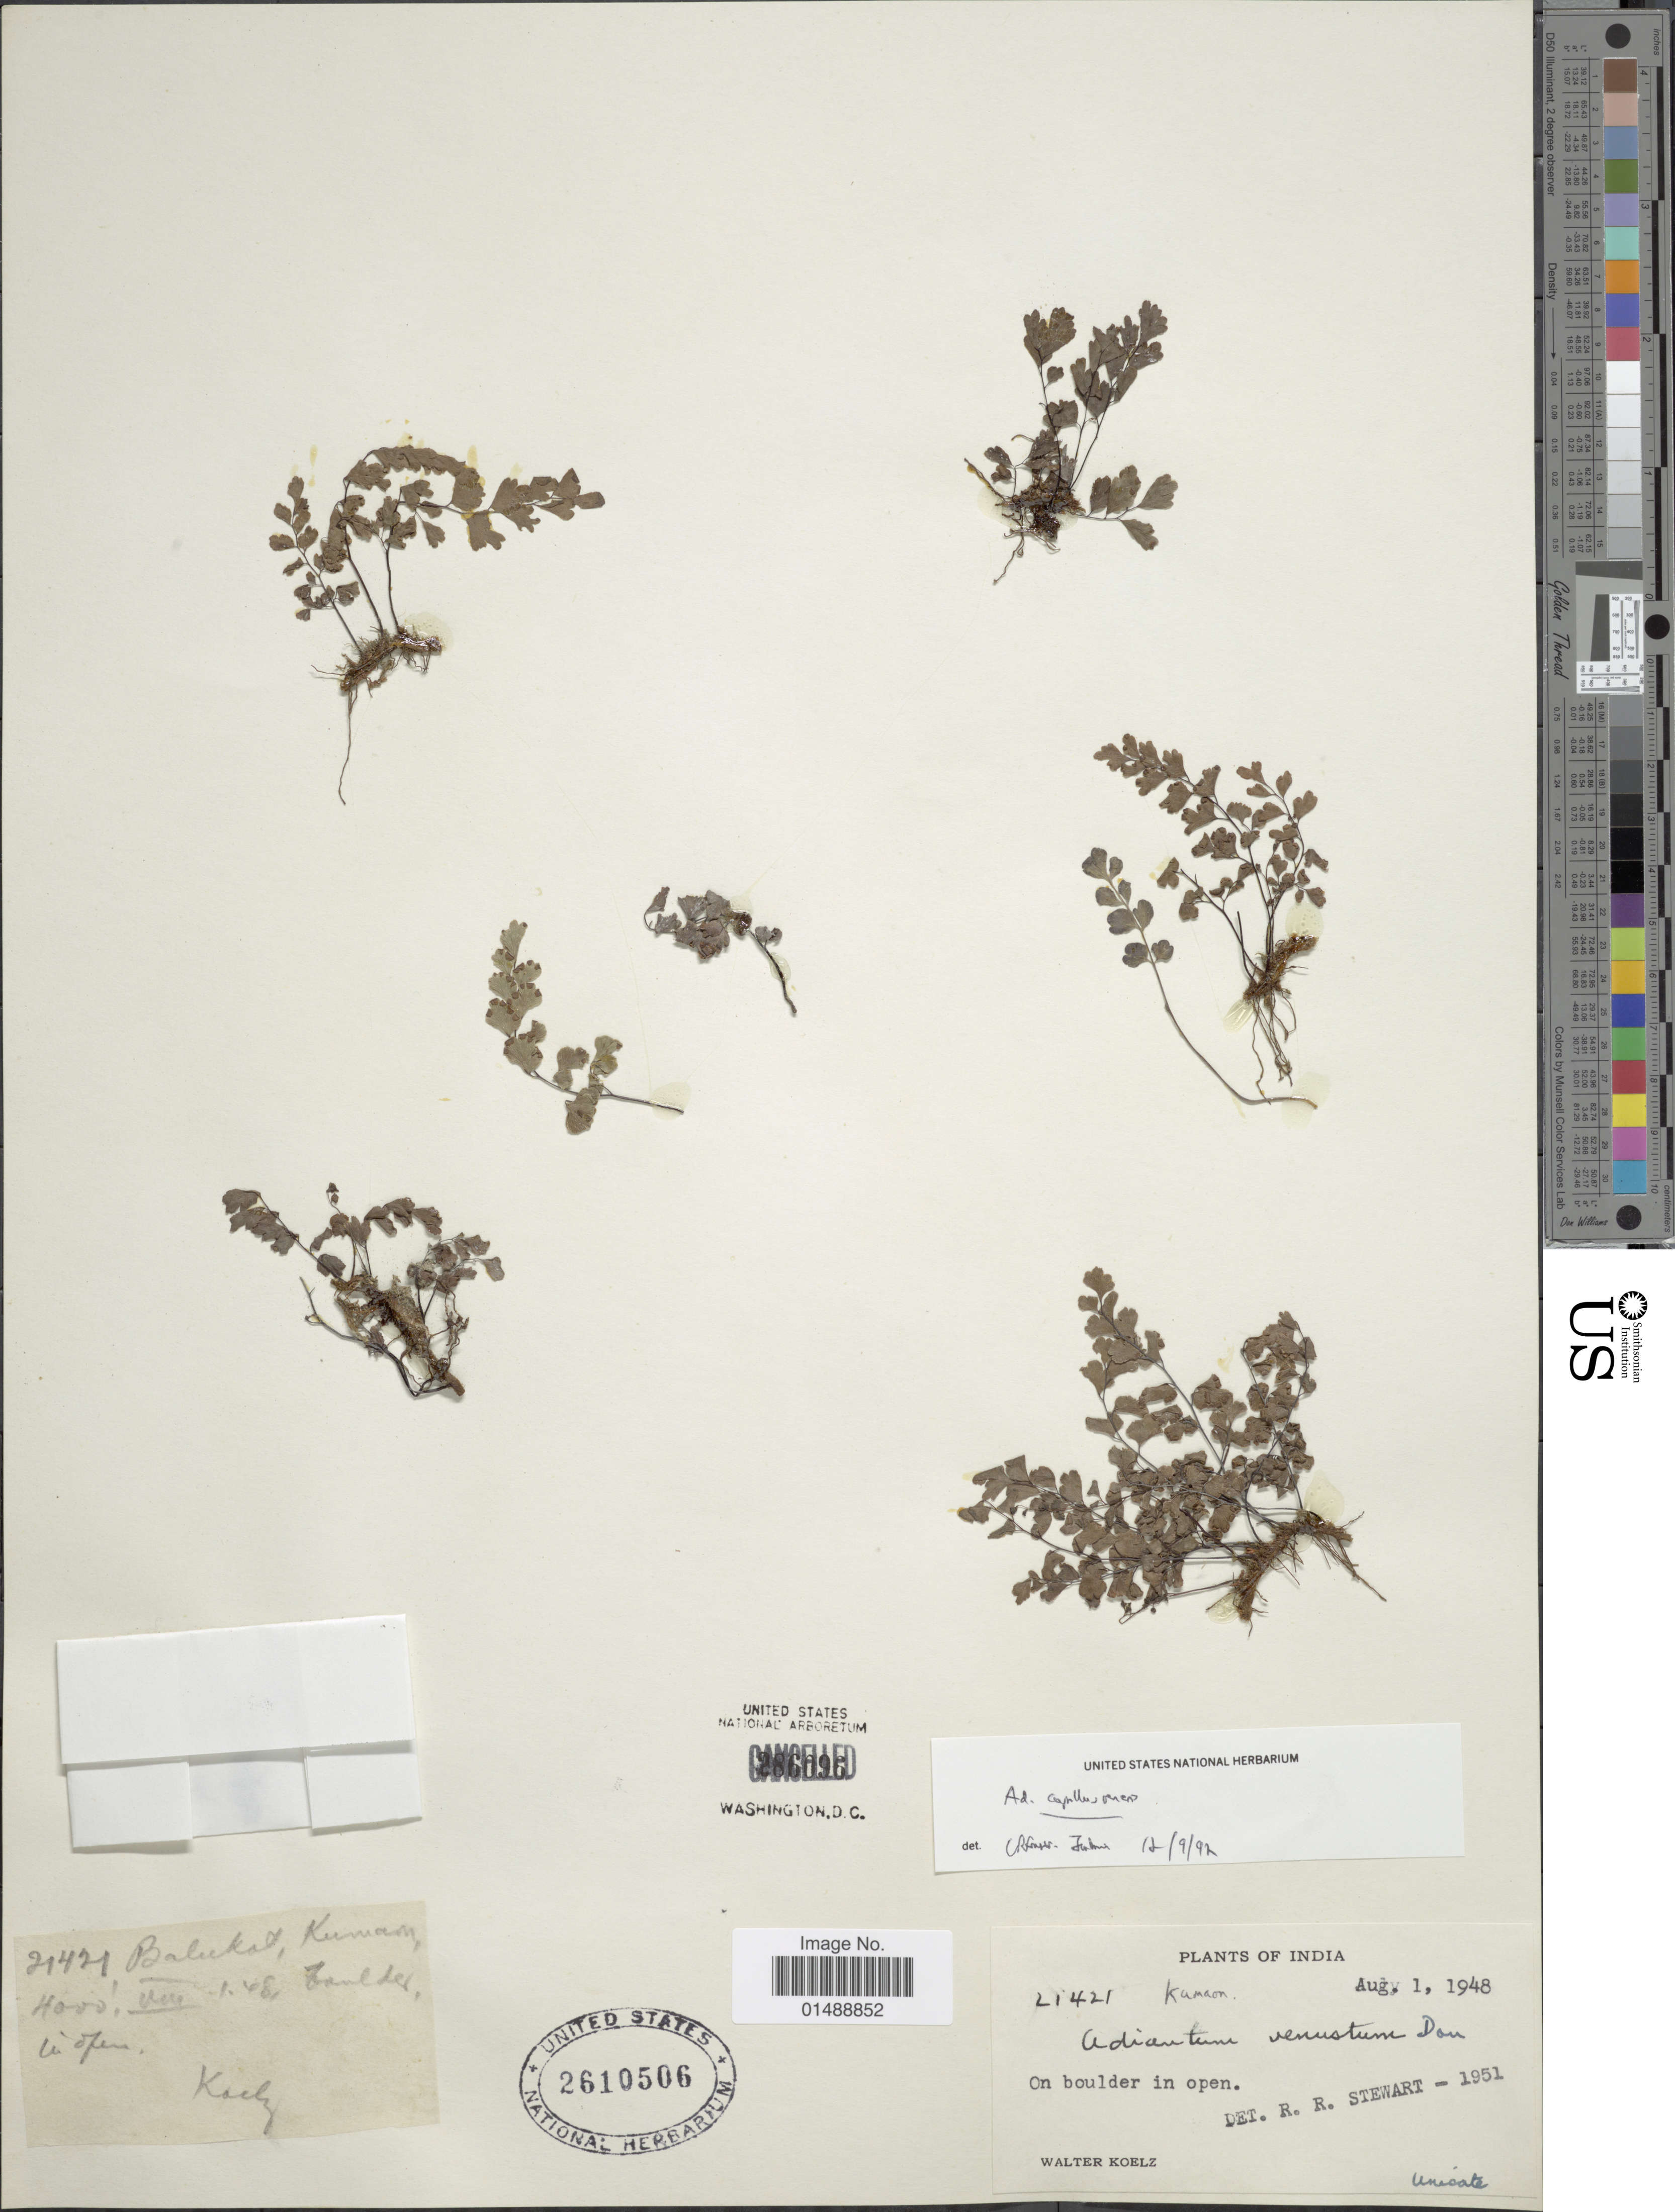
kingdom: Plantae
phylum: Tracheophyta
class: Polypodiopsida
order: Polypodiales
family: Pteridaceae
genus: Adiantum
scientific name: Adiantum venustum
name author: D. Don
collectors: W. N. Koelz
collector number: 21421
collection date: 1948-08-01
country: India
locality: Balukal, Kumaon [interpreted]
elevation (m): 1219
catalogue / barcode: US 2610506